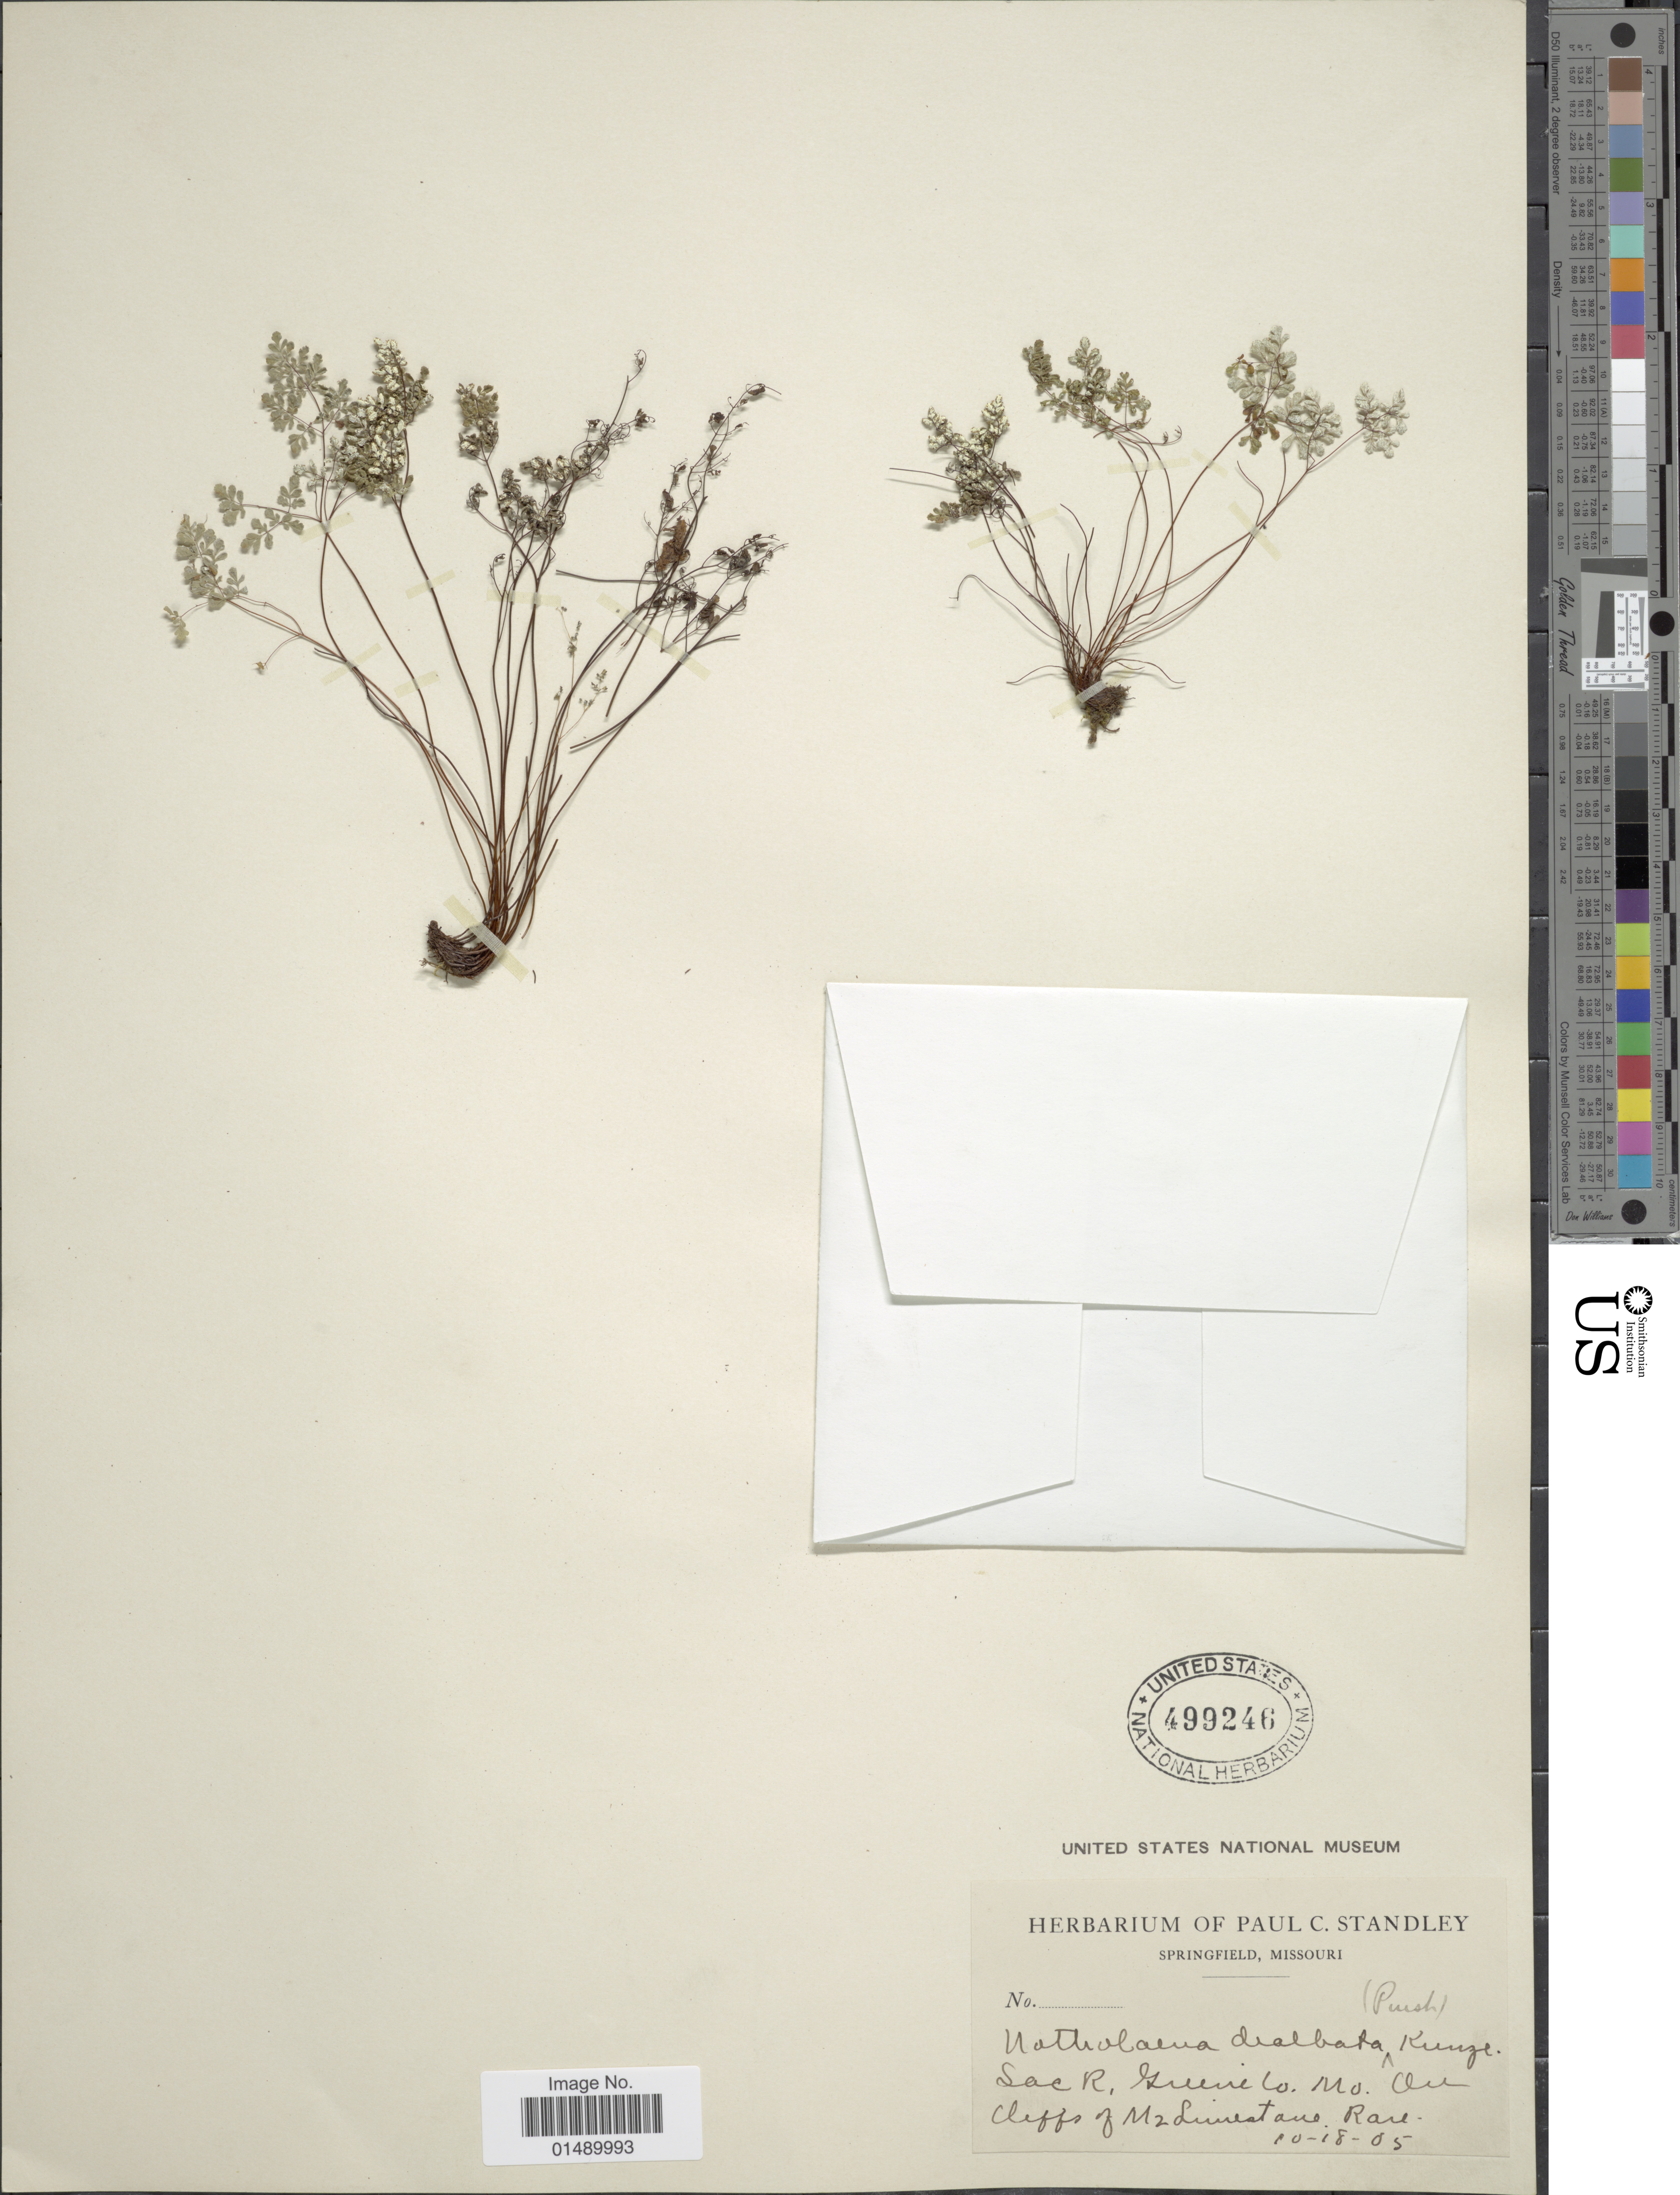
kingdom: Plantae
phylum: Tracheophyta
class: Polypodiopsida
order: Polypodiales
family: Pteridaceae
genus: Argyrochosma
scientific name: Argyrochosma dealbata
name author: (Pursh) Windham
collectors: ex herb. Paul C. Standley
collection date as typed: Transcribed d/m/y: 18/10/5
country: United States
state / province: Missouri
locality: Missouri, Sprinfield, Sac R. Guine Co. Mo. on Cliffs of M2 Limestone Rare.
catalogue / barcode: US 499246